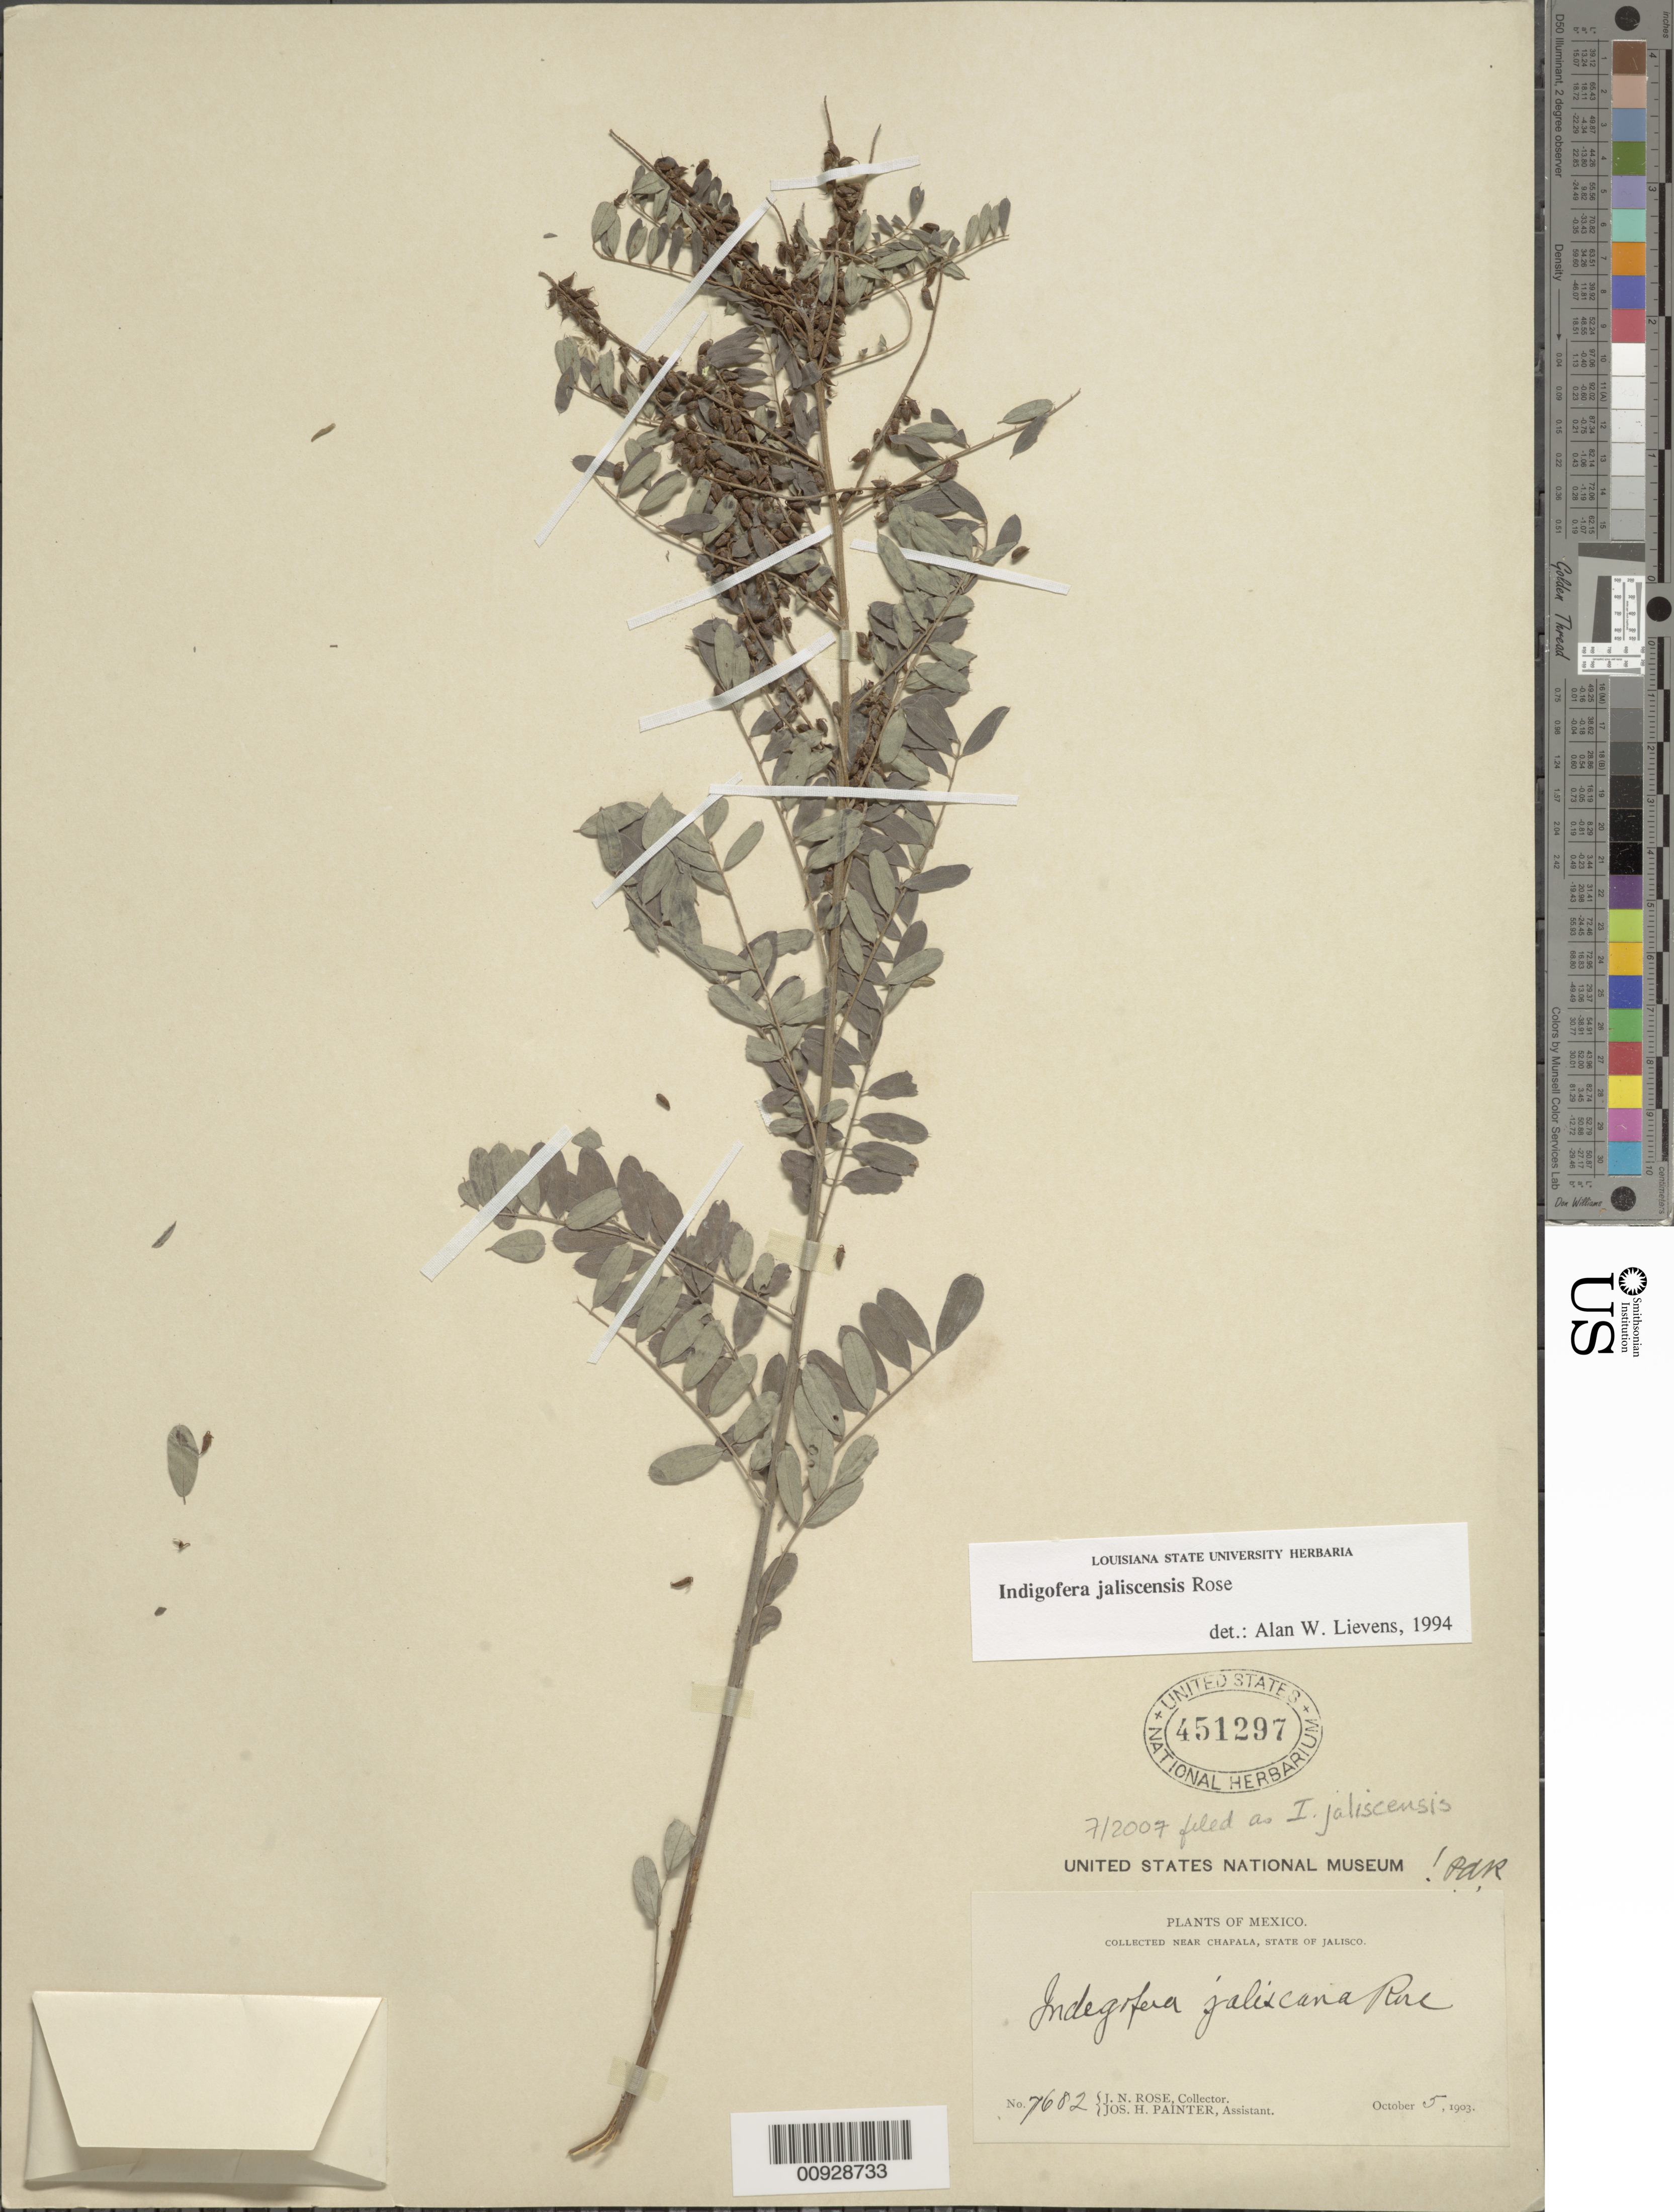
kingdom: Plantae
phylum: Tracheophyta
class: Magnoliopsida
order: Fabales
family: Fabaceae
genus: Indigofera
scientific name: Indigofera jaliscensis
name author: Rose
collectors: J. N. Rose & J. H. Painter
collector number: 7682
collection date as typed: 05 Oct 1903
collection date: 1903-10-05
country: Mexico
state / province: Jalisco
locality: Near Chapala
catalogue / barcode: US 451297